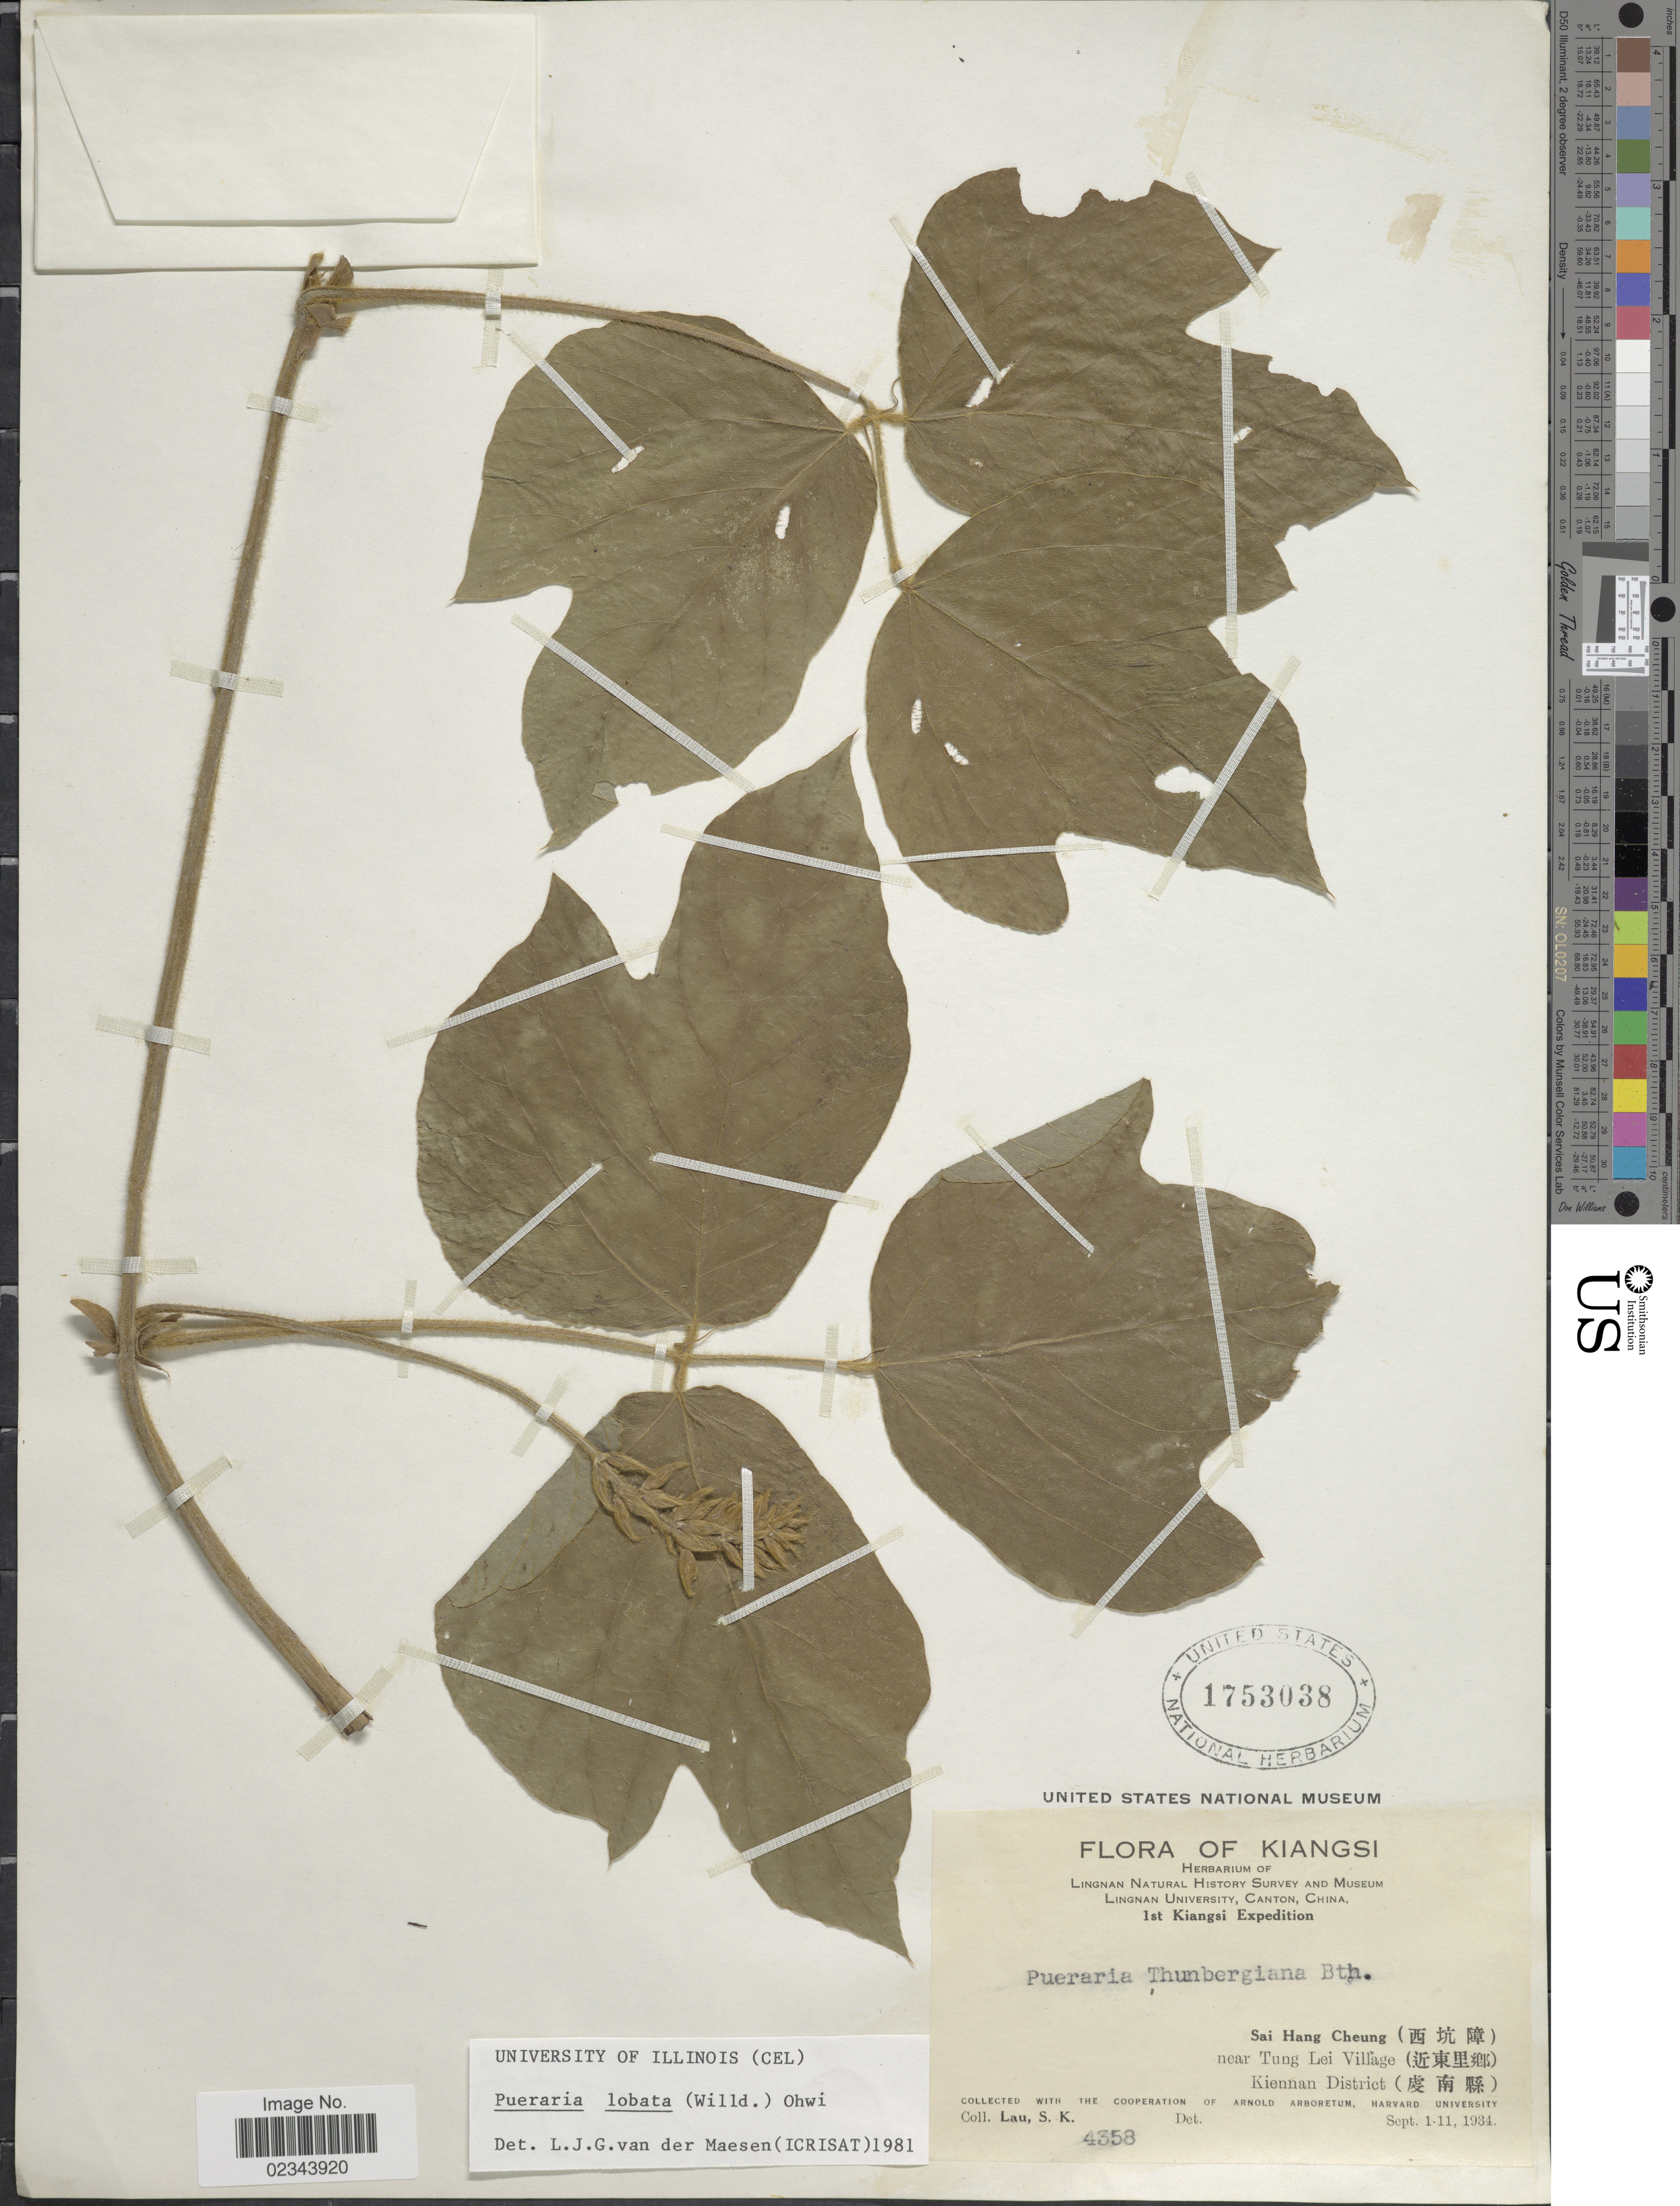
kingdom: Plantae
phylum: Tracheophyta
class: Magnoliopsida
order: Fabales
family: Fabaceae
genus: Pueraria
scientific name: Pueraria lobata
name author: (Willd.) Ohwi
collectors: S. K. Lau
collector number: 4358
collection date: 1934-09-01/1934-09-11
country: China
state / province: Jiangxi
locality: Kiangsi. Sai Hang Cheung near Tung Lei Village. Kiennan District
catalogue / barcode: US 1753038